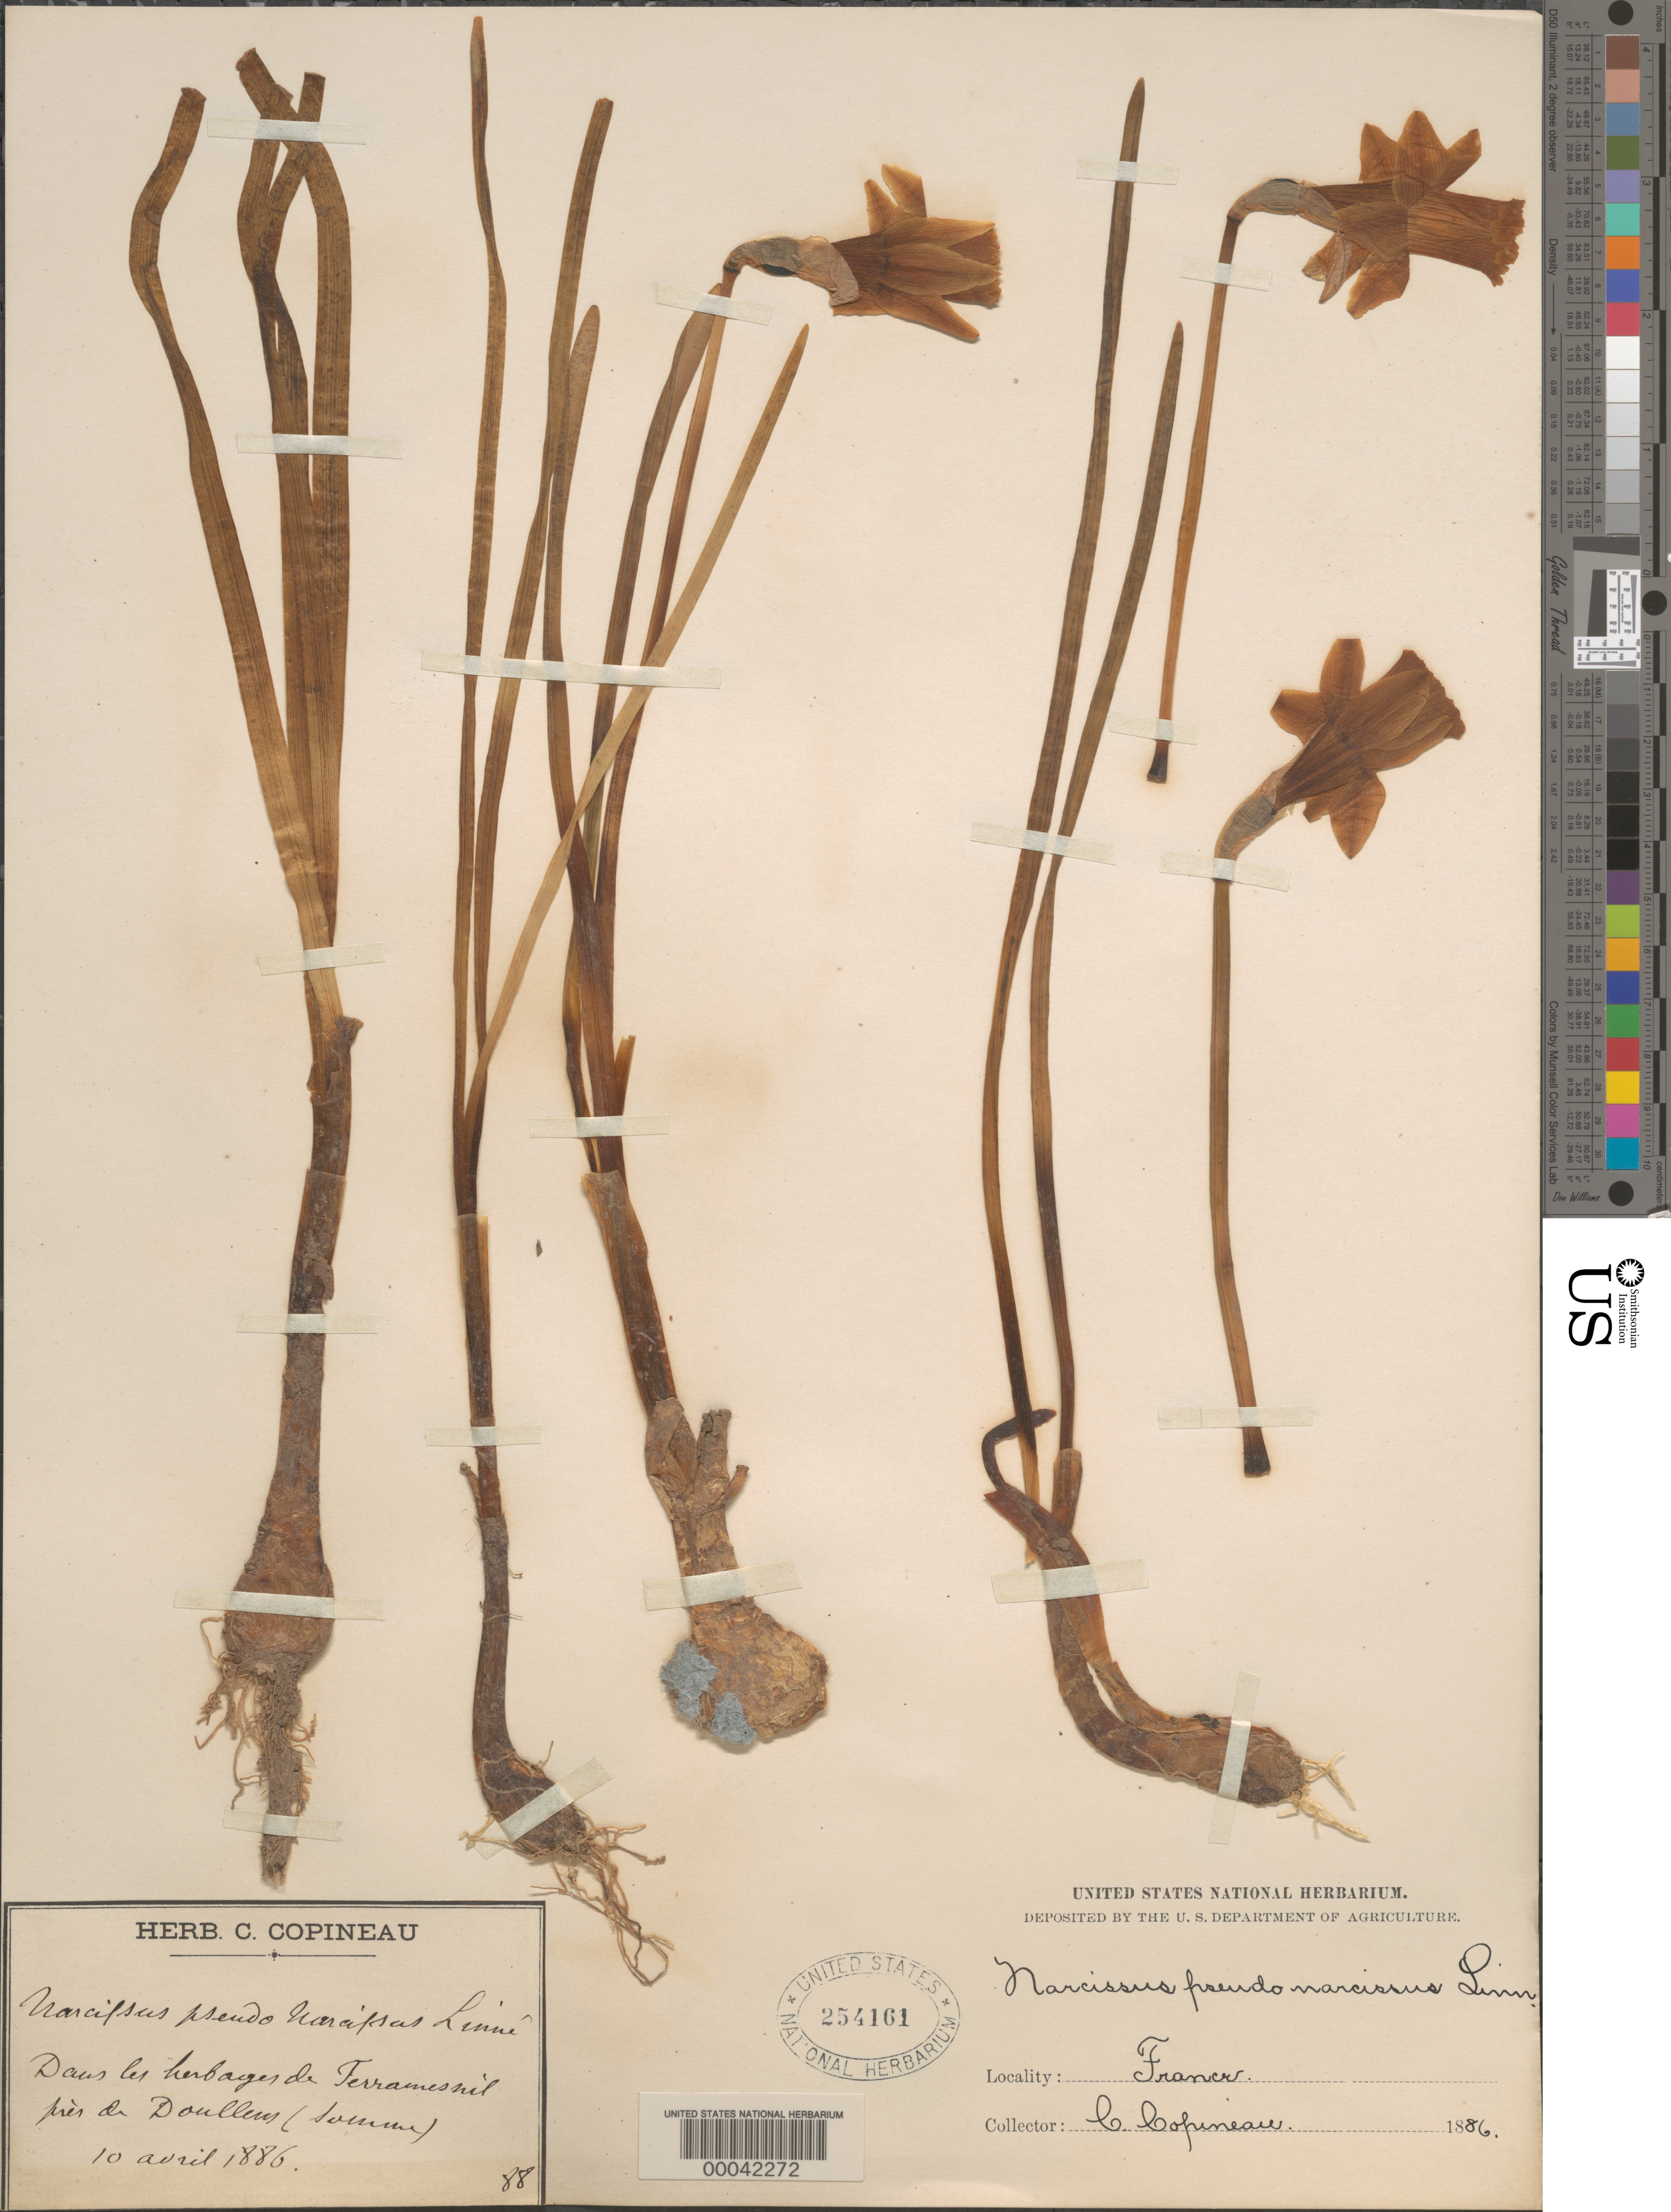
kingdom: Plantae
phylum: Tracheophyta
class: Liliopsida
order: Asparagales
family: Amaryllidaceae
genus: Narcissus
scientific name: Narcissus pseudonarcissus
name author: L.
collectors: C. Copineau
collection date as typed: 10 Apr 1886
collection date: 1886-04-10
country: France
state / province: Hauts-de-France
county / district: Somme ?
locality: Terramesnil, near doulleus [doullens?]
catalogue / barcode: US 254161